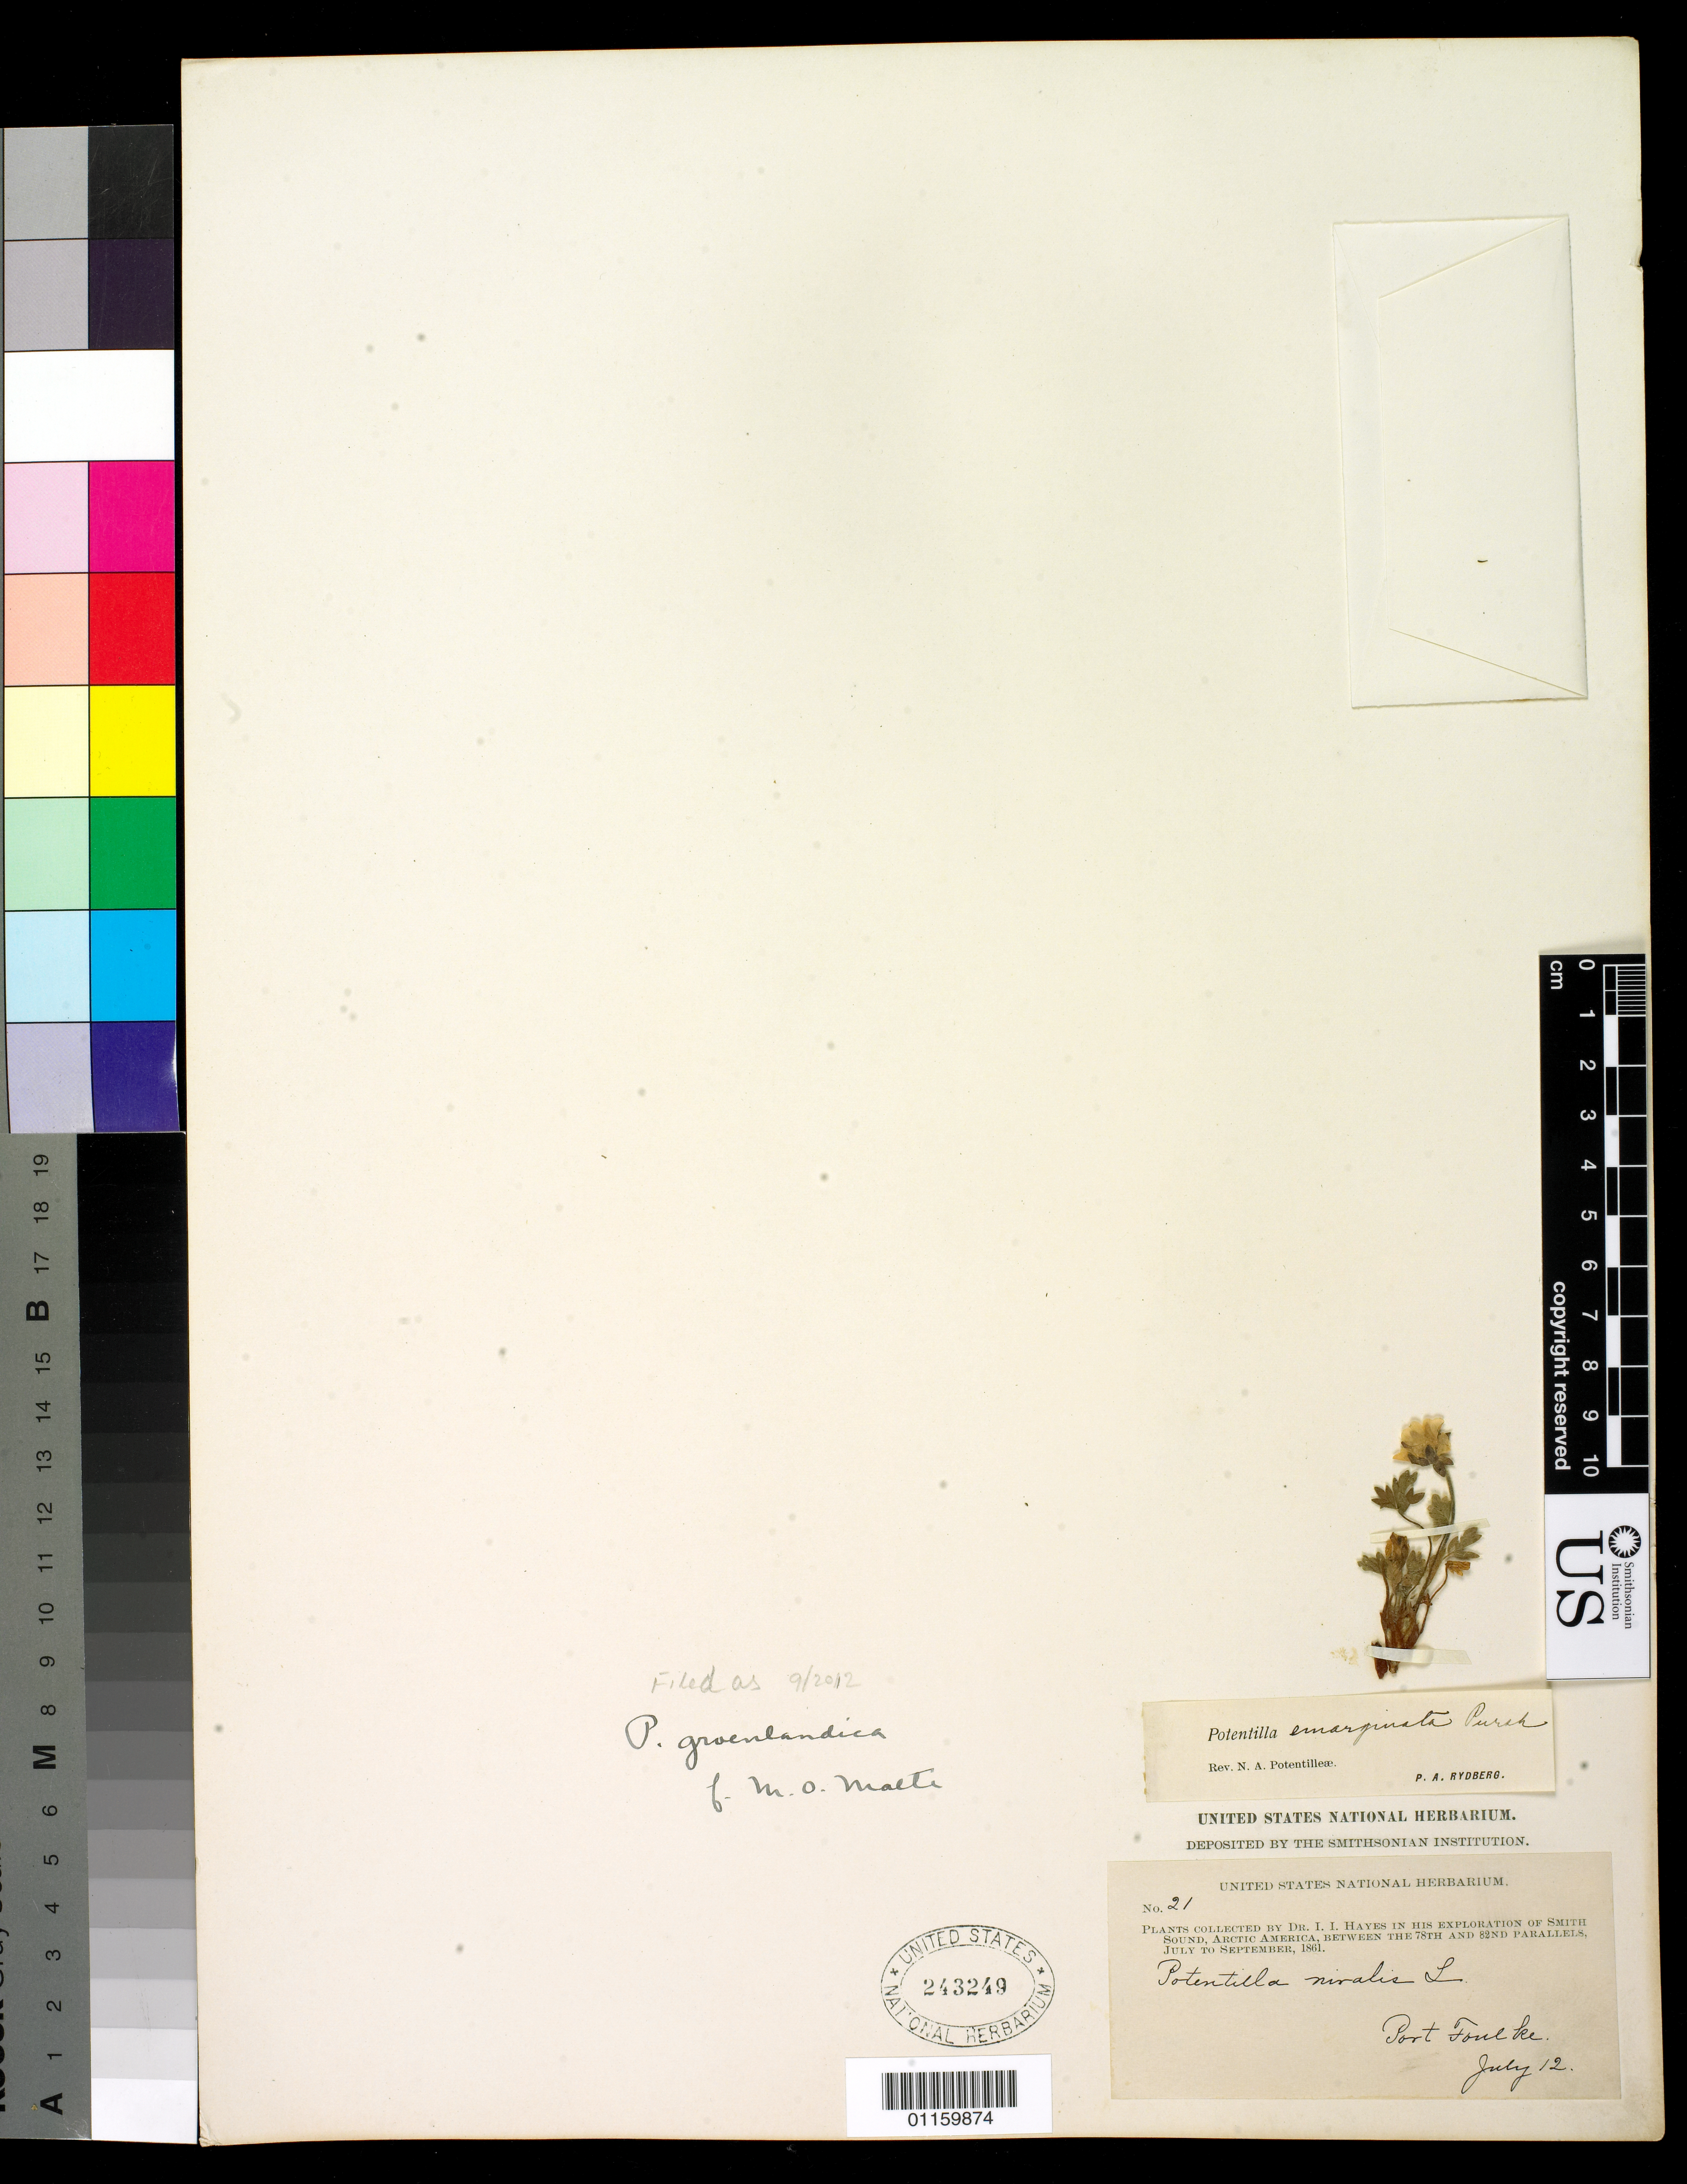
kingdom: Plantae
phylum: Tracheophyta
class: Magnoliopsida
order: Rosales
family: Rosaceae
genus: Potentilla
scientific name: Potentilla groenlandica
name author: R. Br.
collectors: I. I. Hayes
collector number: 21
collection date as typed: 12 Jul 1861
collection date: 1861-07-12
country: Greenland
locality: Port Foulke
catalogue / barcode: US 243249